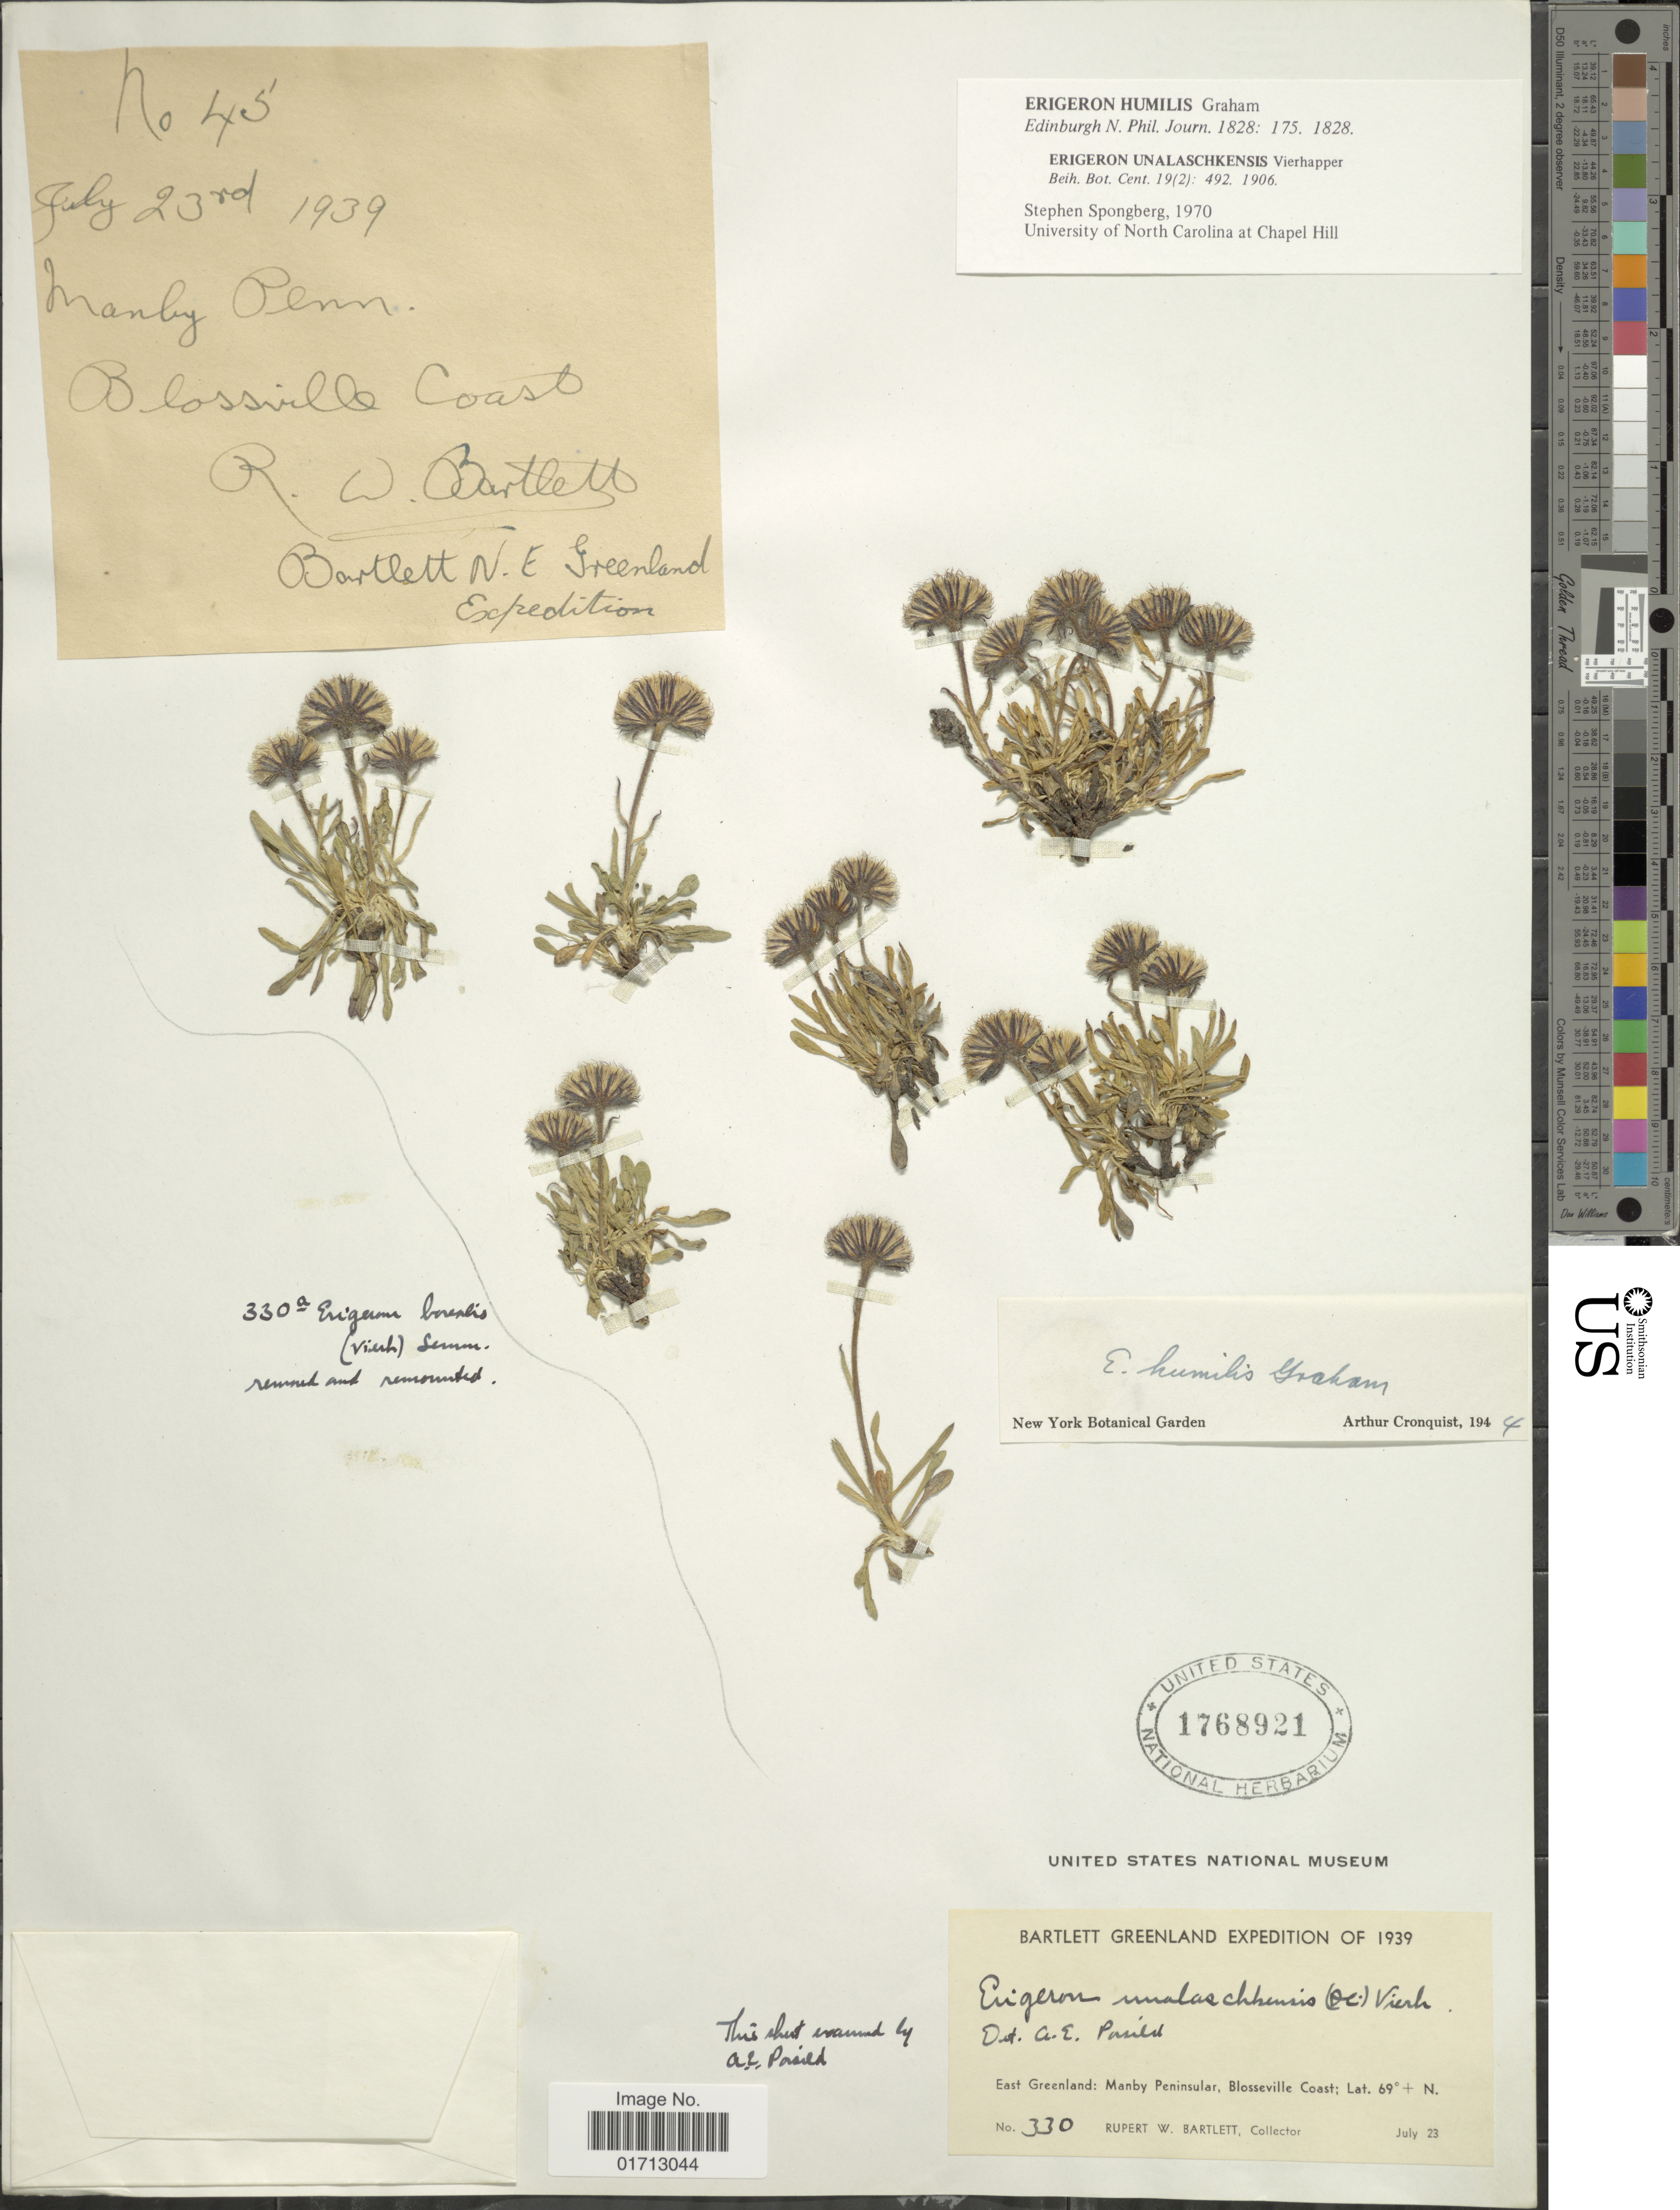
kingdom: Plantae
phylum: Tracheophyta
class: Magnoliopsida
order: Asterales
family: Asteraceae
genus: Erigeron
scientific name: Erigeron humilis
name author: Graham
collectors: R. W. Bartlett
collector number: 330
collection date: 1939-07-23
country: Greenland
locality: East Greenland, Manby Peninsu;lar, Blossevilee Coast.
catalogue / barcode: US 1768921-2